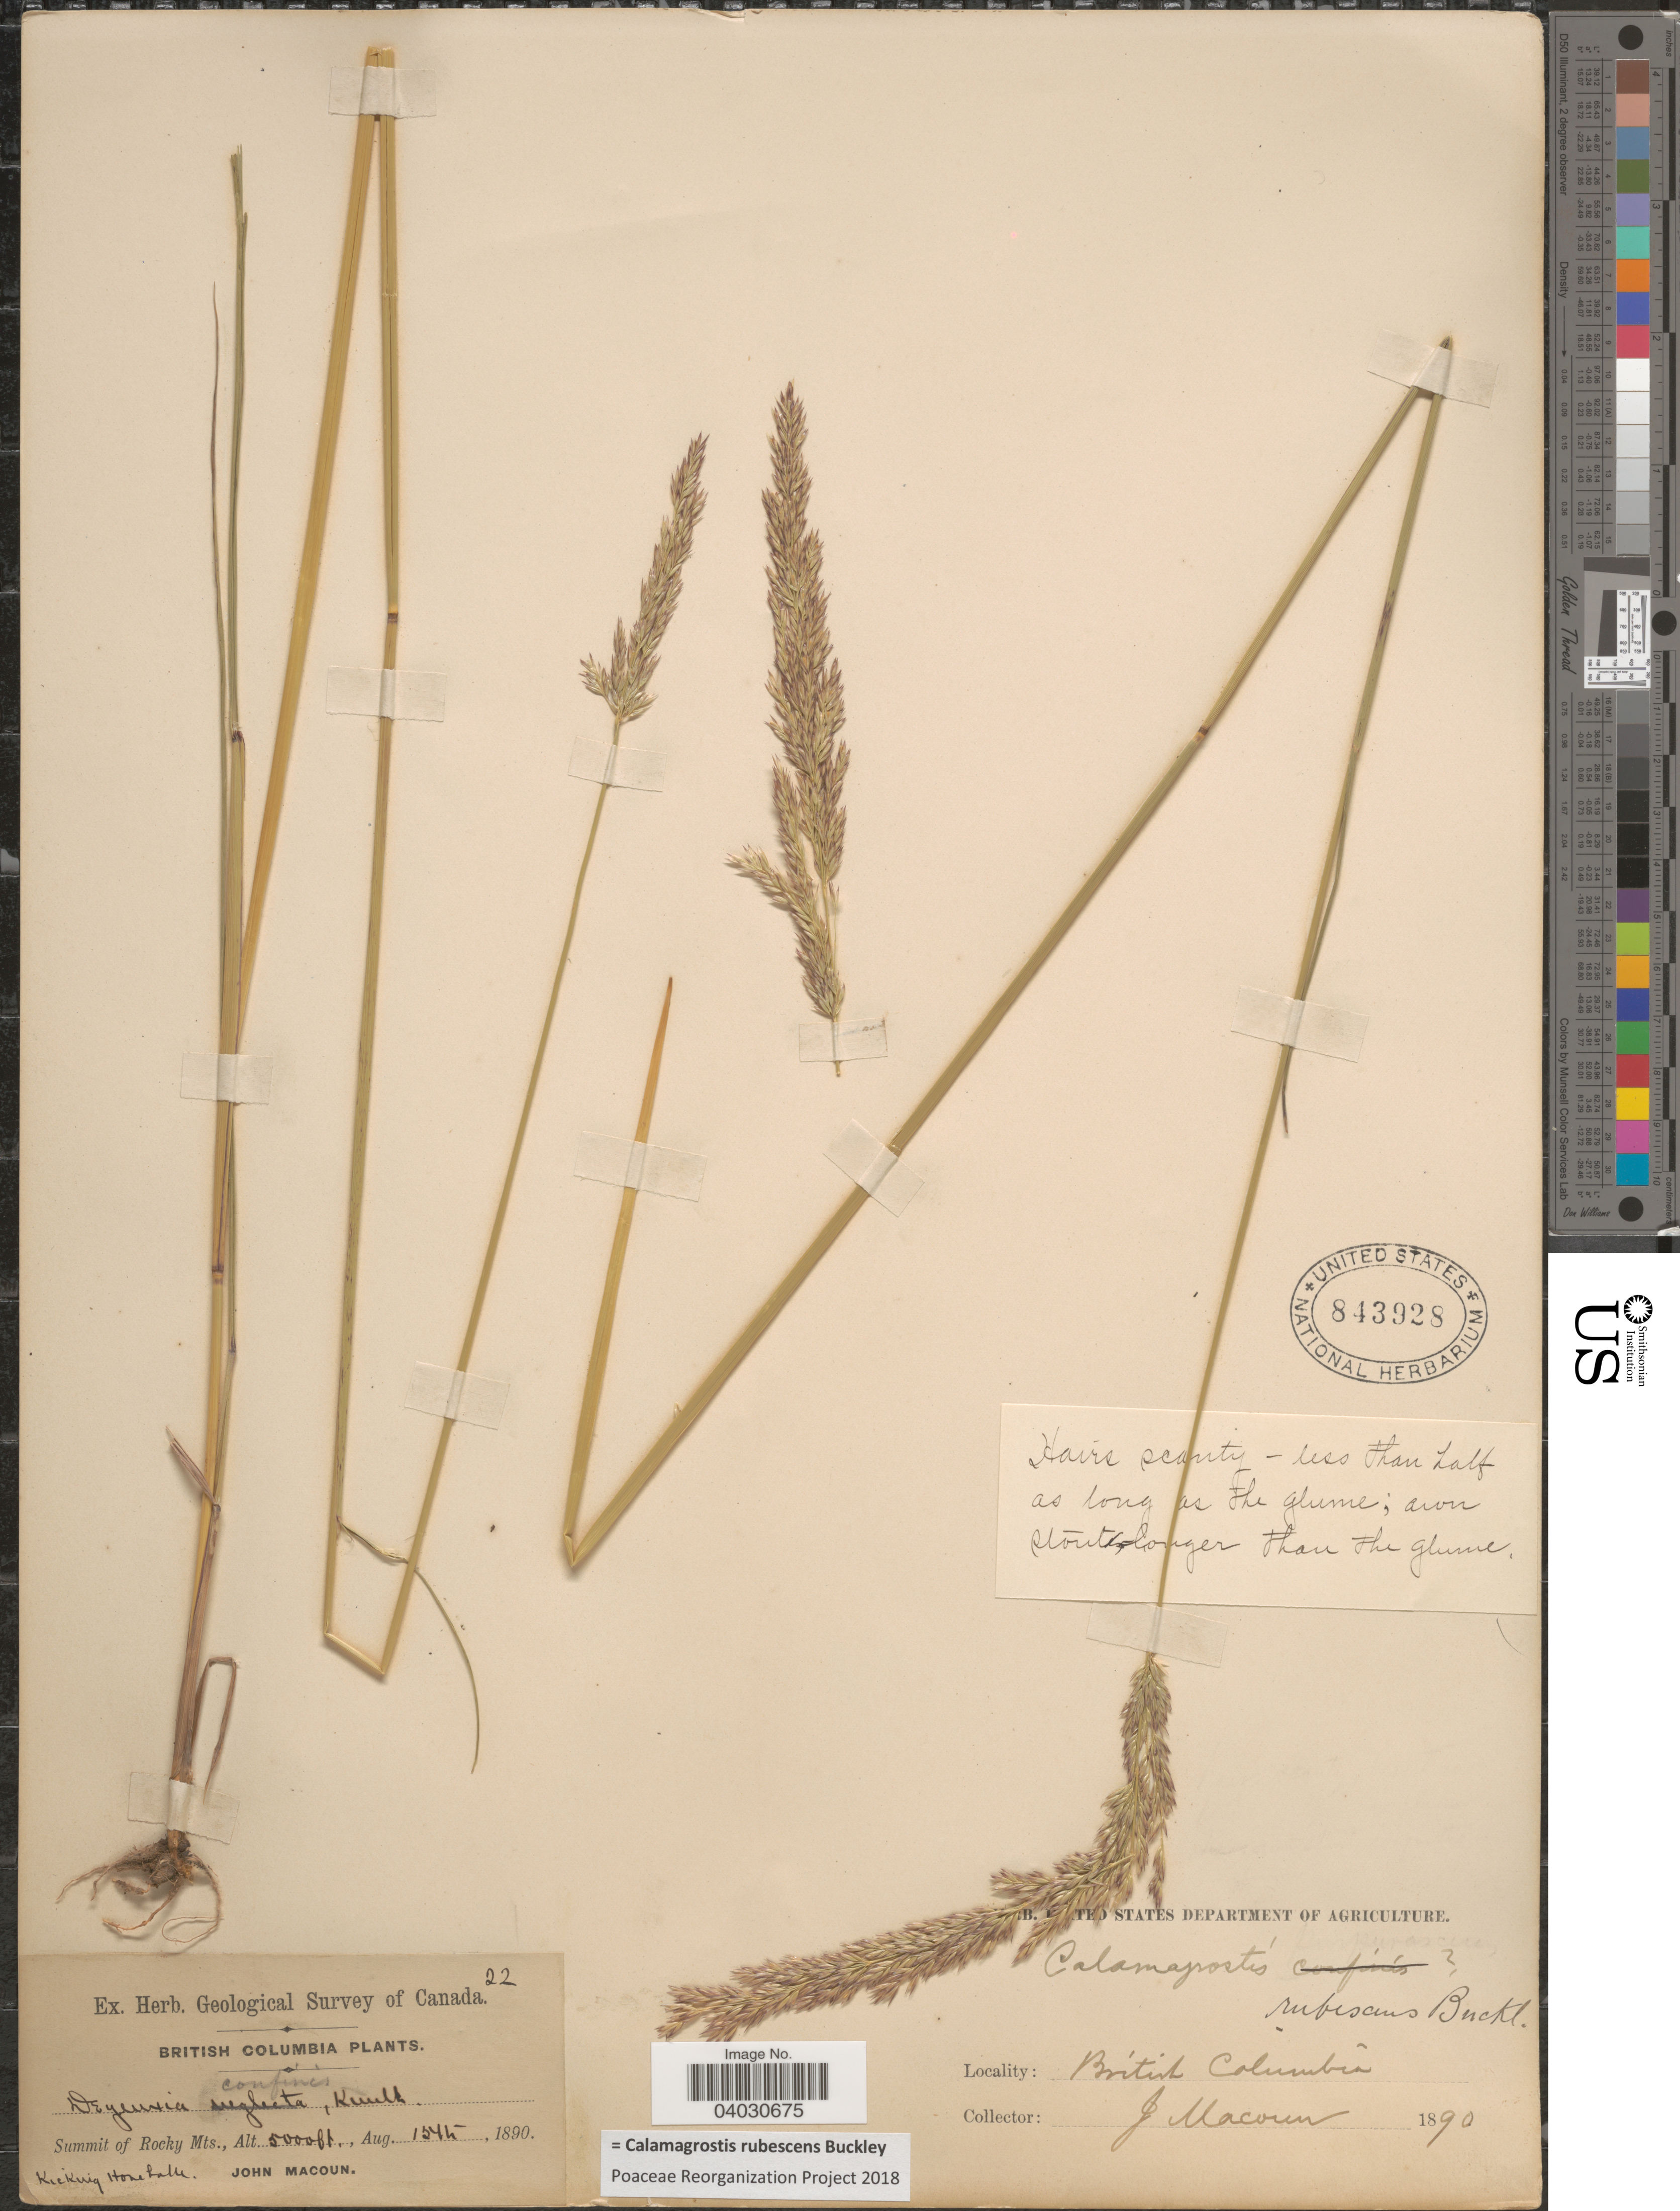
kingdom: Plantae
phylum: Tracheophyta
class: Liliopsida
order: Poales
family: Poaceae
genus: Calamagrostis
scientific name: Calamagrostis rubescens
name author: Buckley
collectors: J. Macoun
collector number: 22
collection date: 1890-08-15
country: Canada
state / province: British Columbia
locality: Summit of Rocky Mts. Kicking Horse Lake.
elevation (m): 1524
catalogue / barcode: US 843928